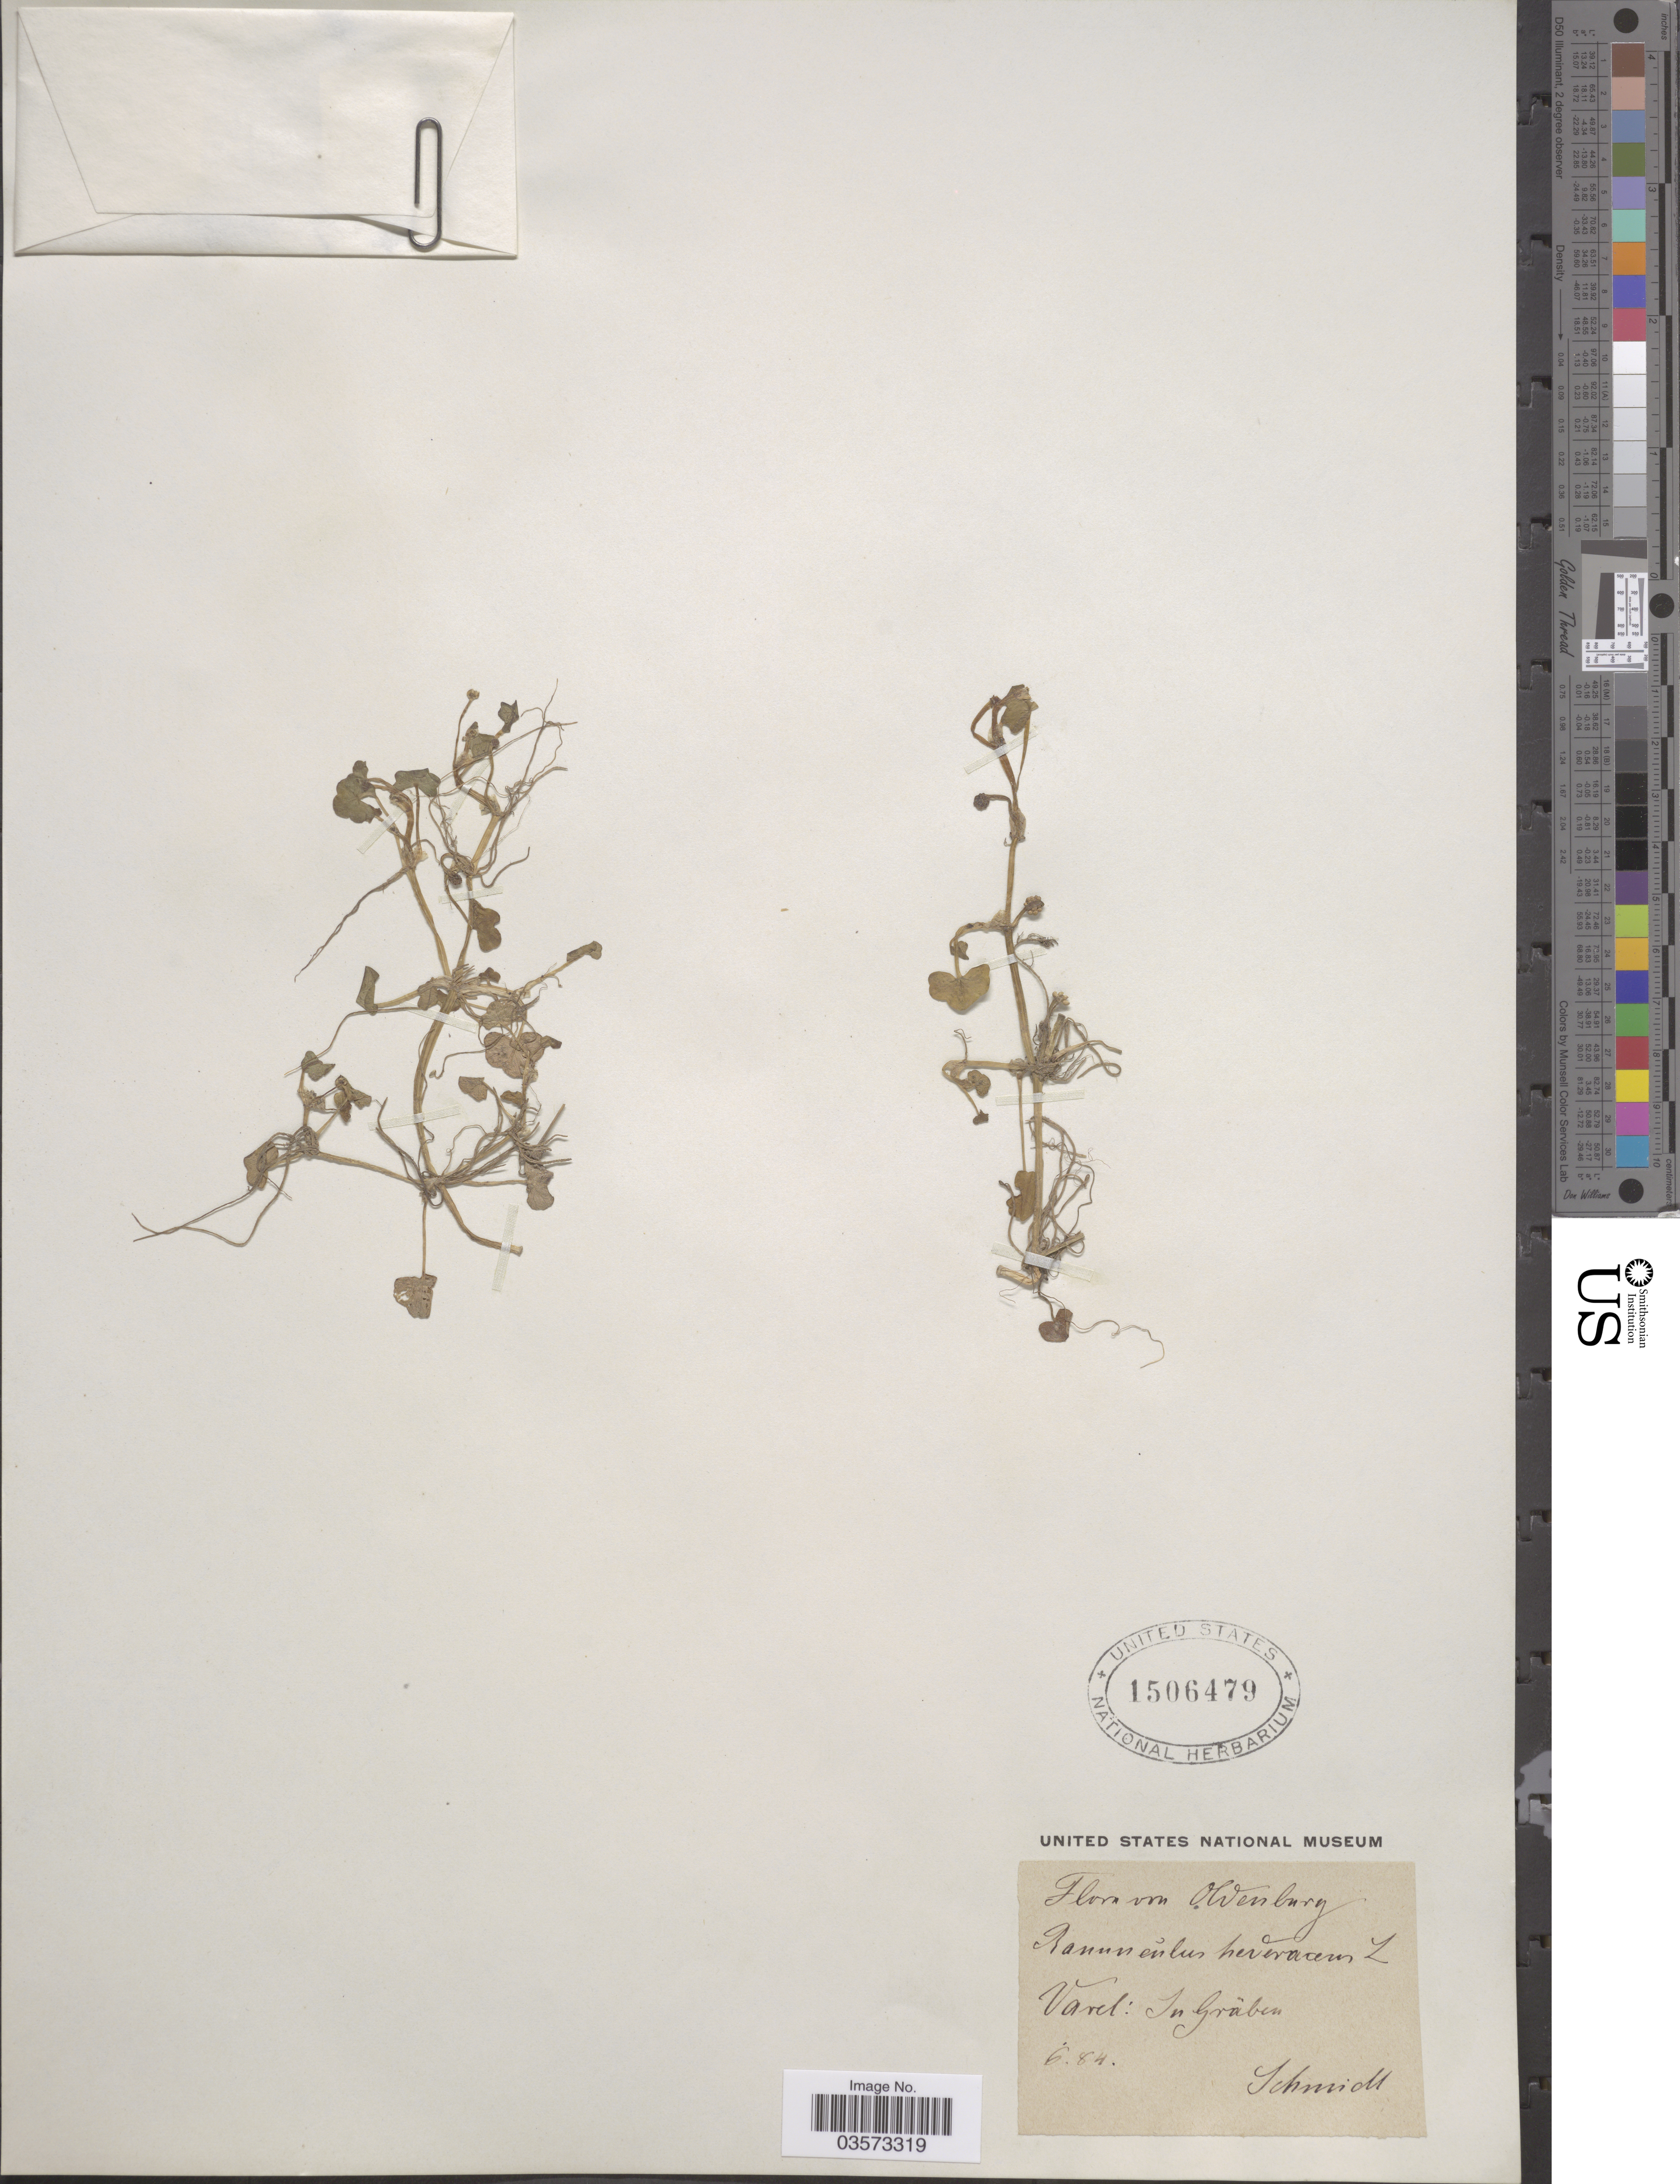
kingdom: Plantae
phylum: Tracheophyta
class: Magnoliopsida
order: Ranunculales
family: Ranunculaceae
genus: Ranunculus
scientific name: Ranunculus hederaceus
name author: L.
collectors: Schmidt, --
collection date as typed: Transcribed d/m/y: /6/84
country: Germany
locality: Oldenburg. Varel: In Gräben.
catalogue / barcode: US 1506479